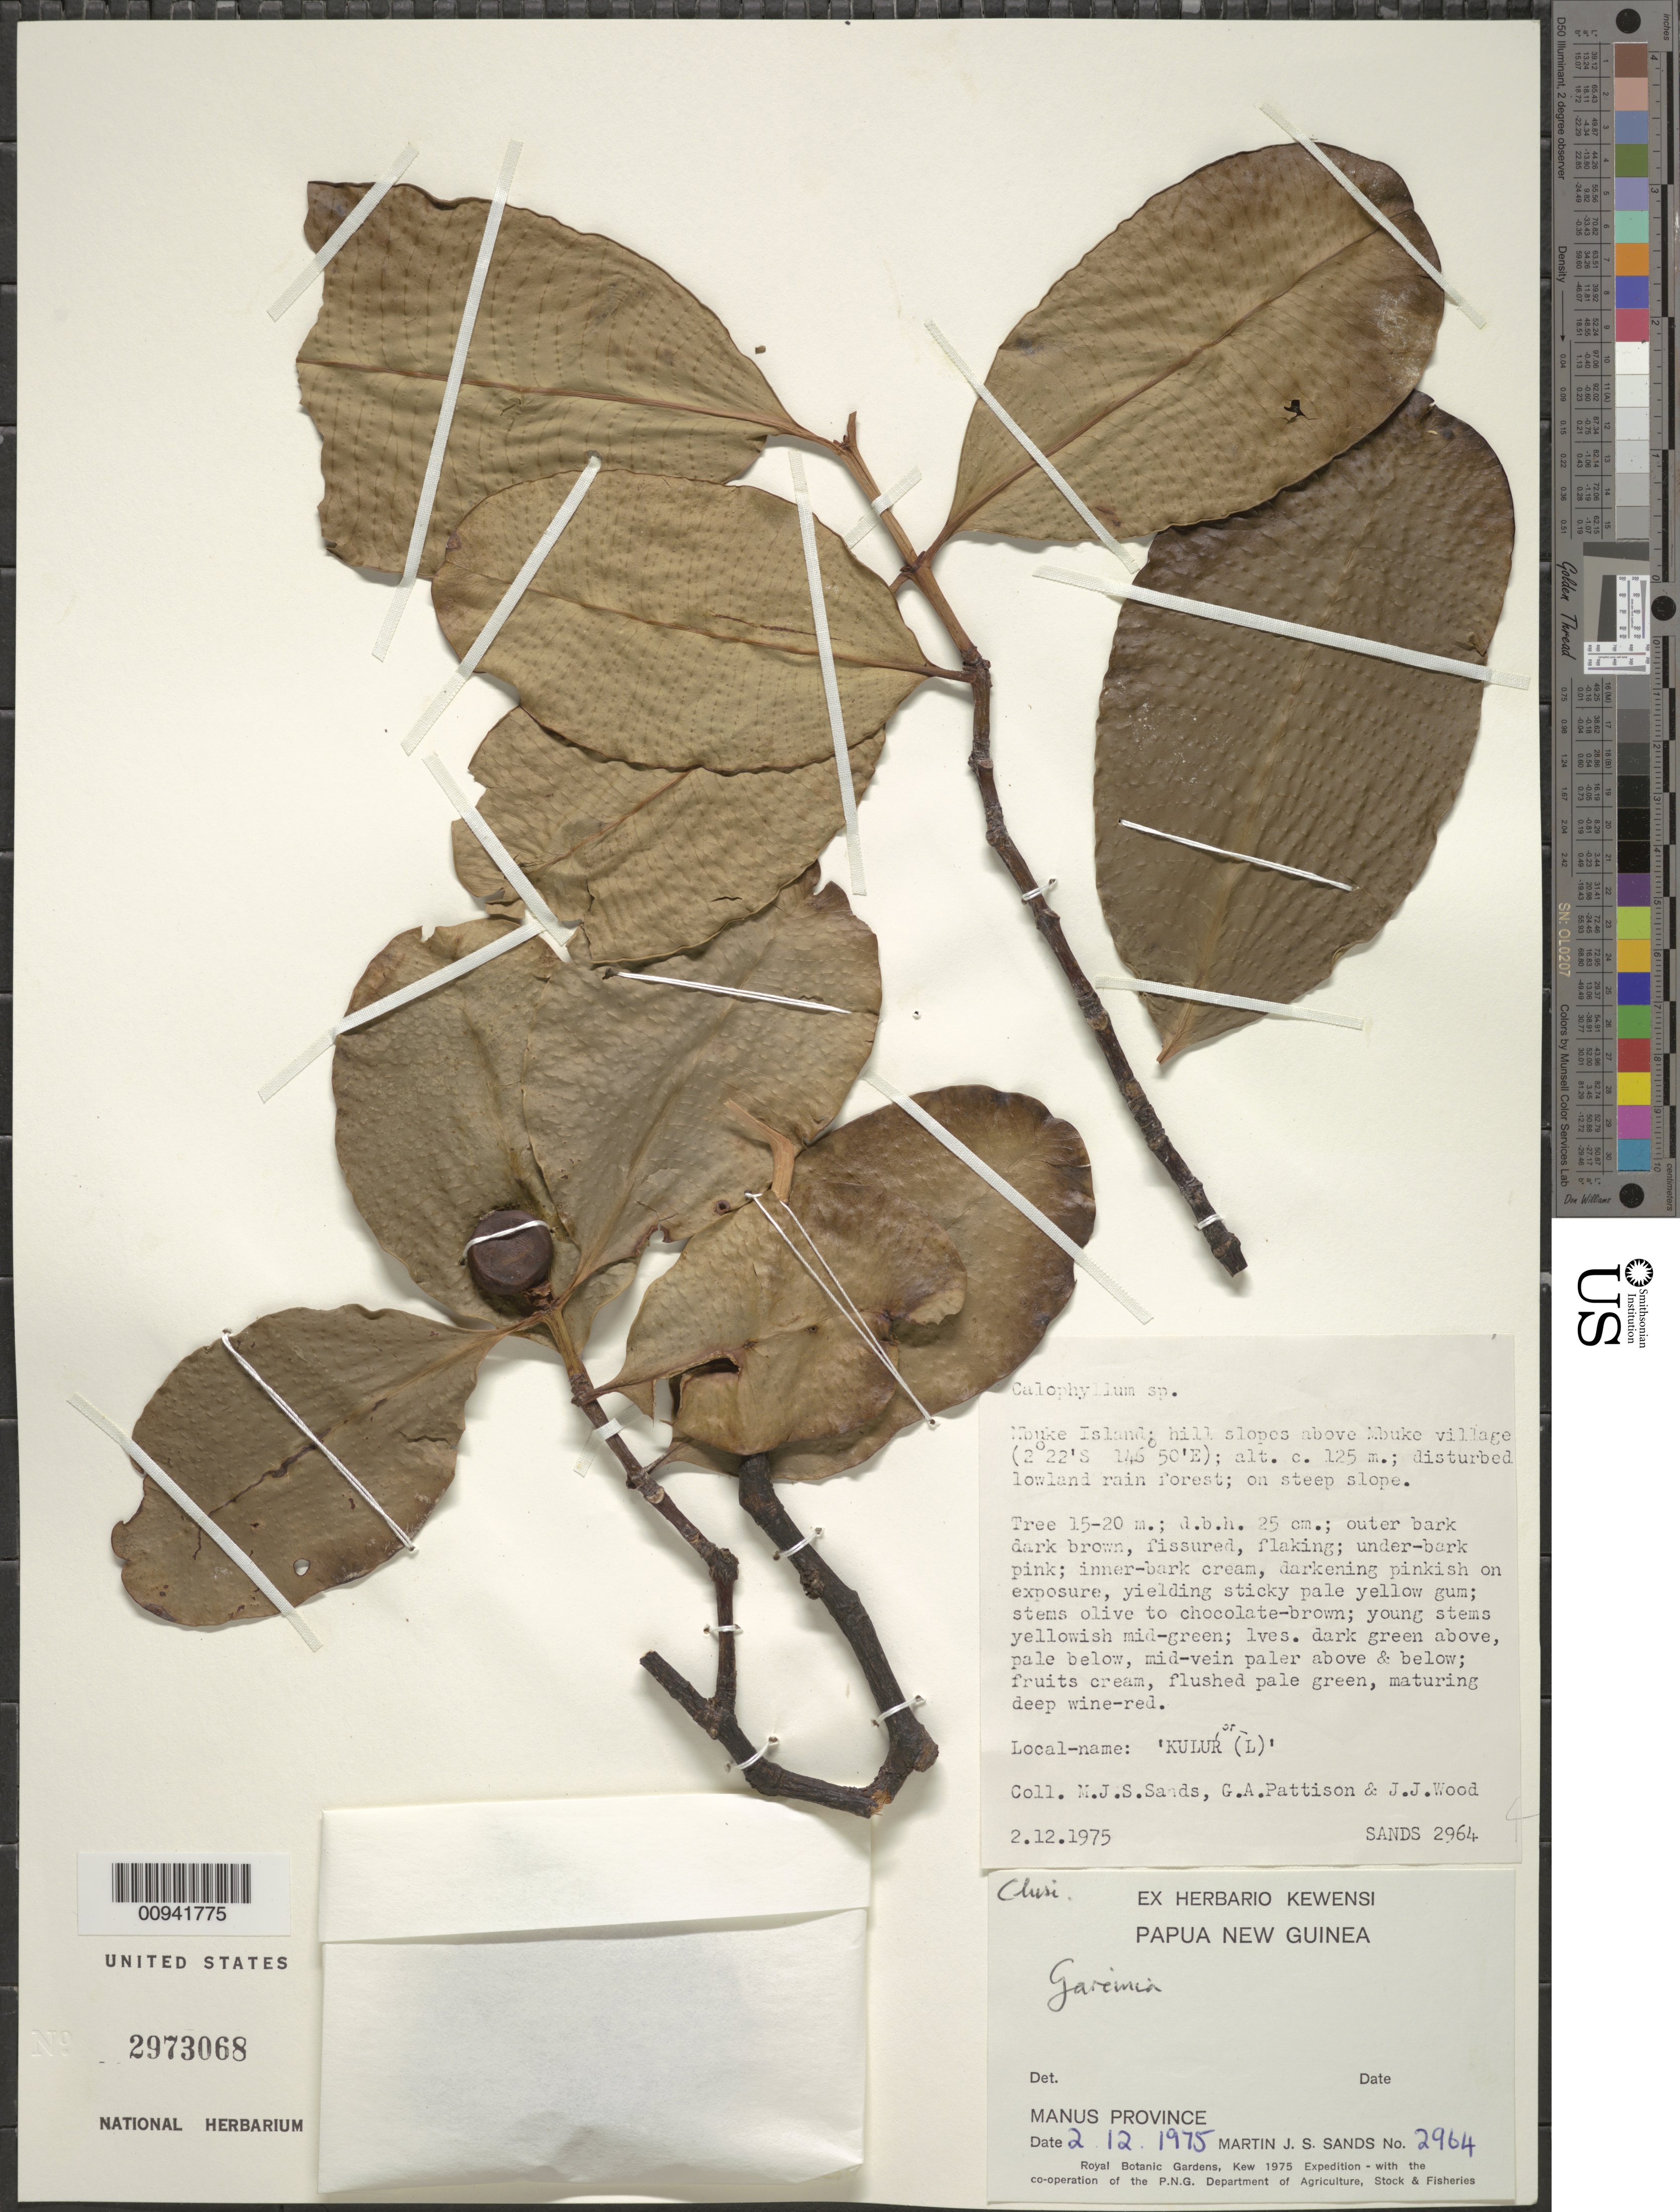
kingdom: Plantae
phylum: Tracheophyta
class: Magnoliopsida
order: Malpighiales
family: Clusiaceae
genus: Garcinia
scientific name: Garcinia sp.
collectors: M. Sands, G. Pattison & J. Wood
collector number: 2964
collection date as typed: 02 Dec 1975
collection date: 1975-12-02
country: Papua New Guinea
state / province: Manus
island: Mbuke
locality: Mbuke Island; hill slopes above Mbuke village; disturbed lowland rain forest; on steep slope.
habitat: On steep slope.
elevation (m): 125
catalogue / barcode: US 2973068